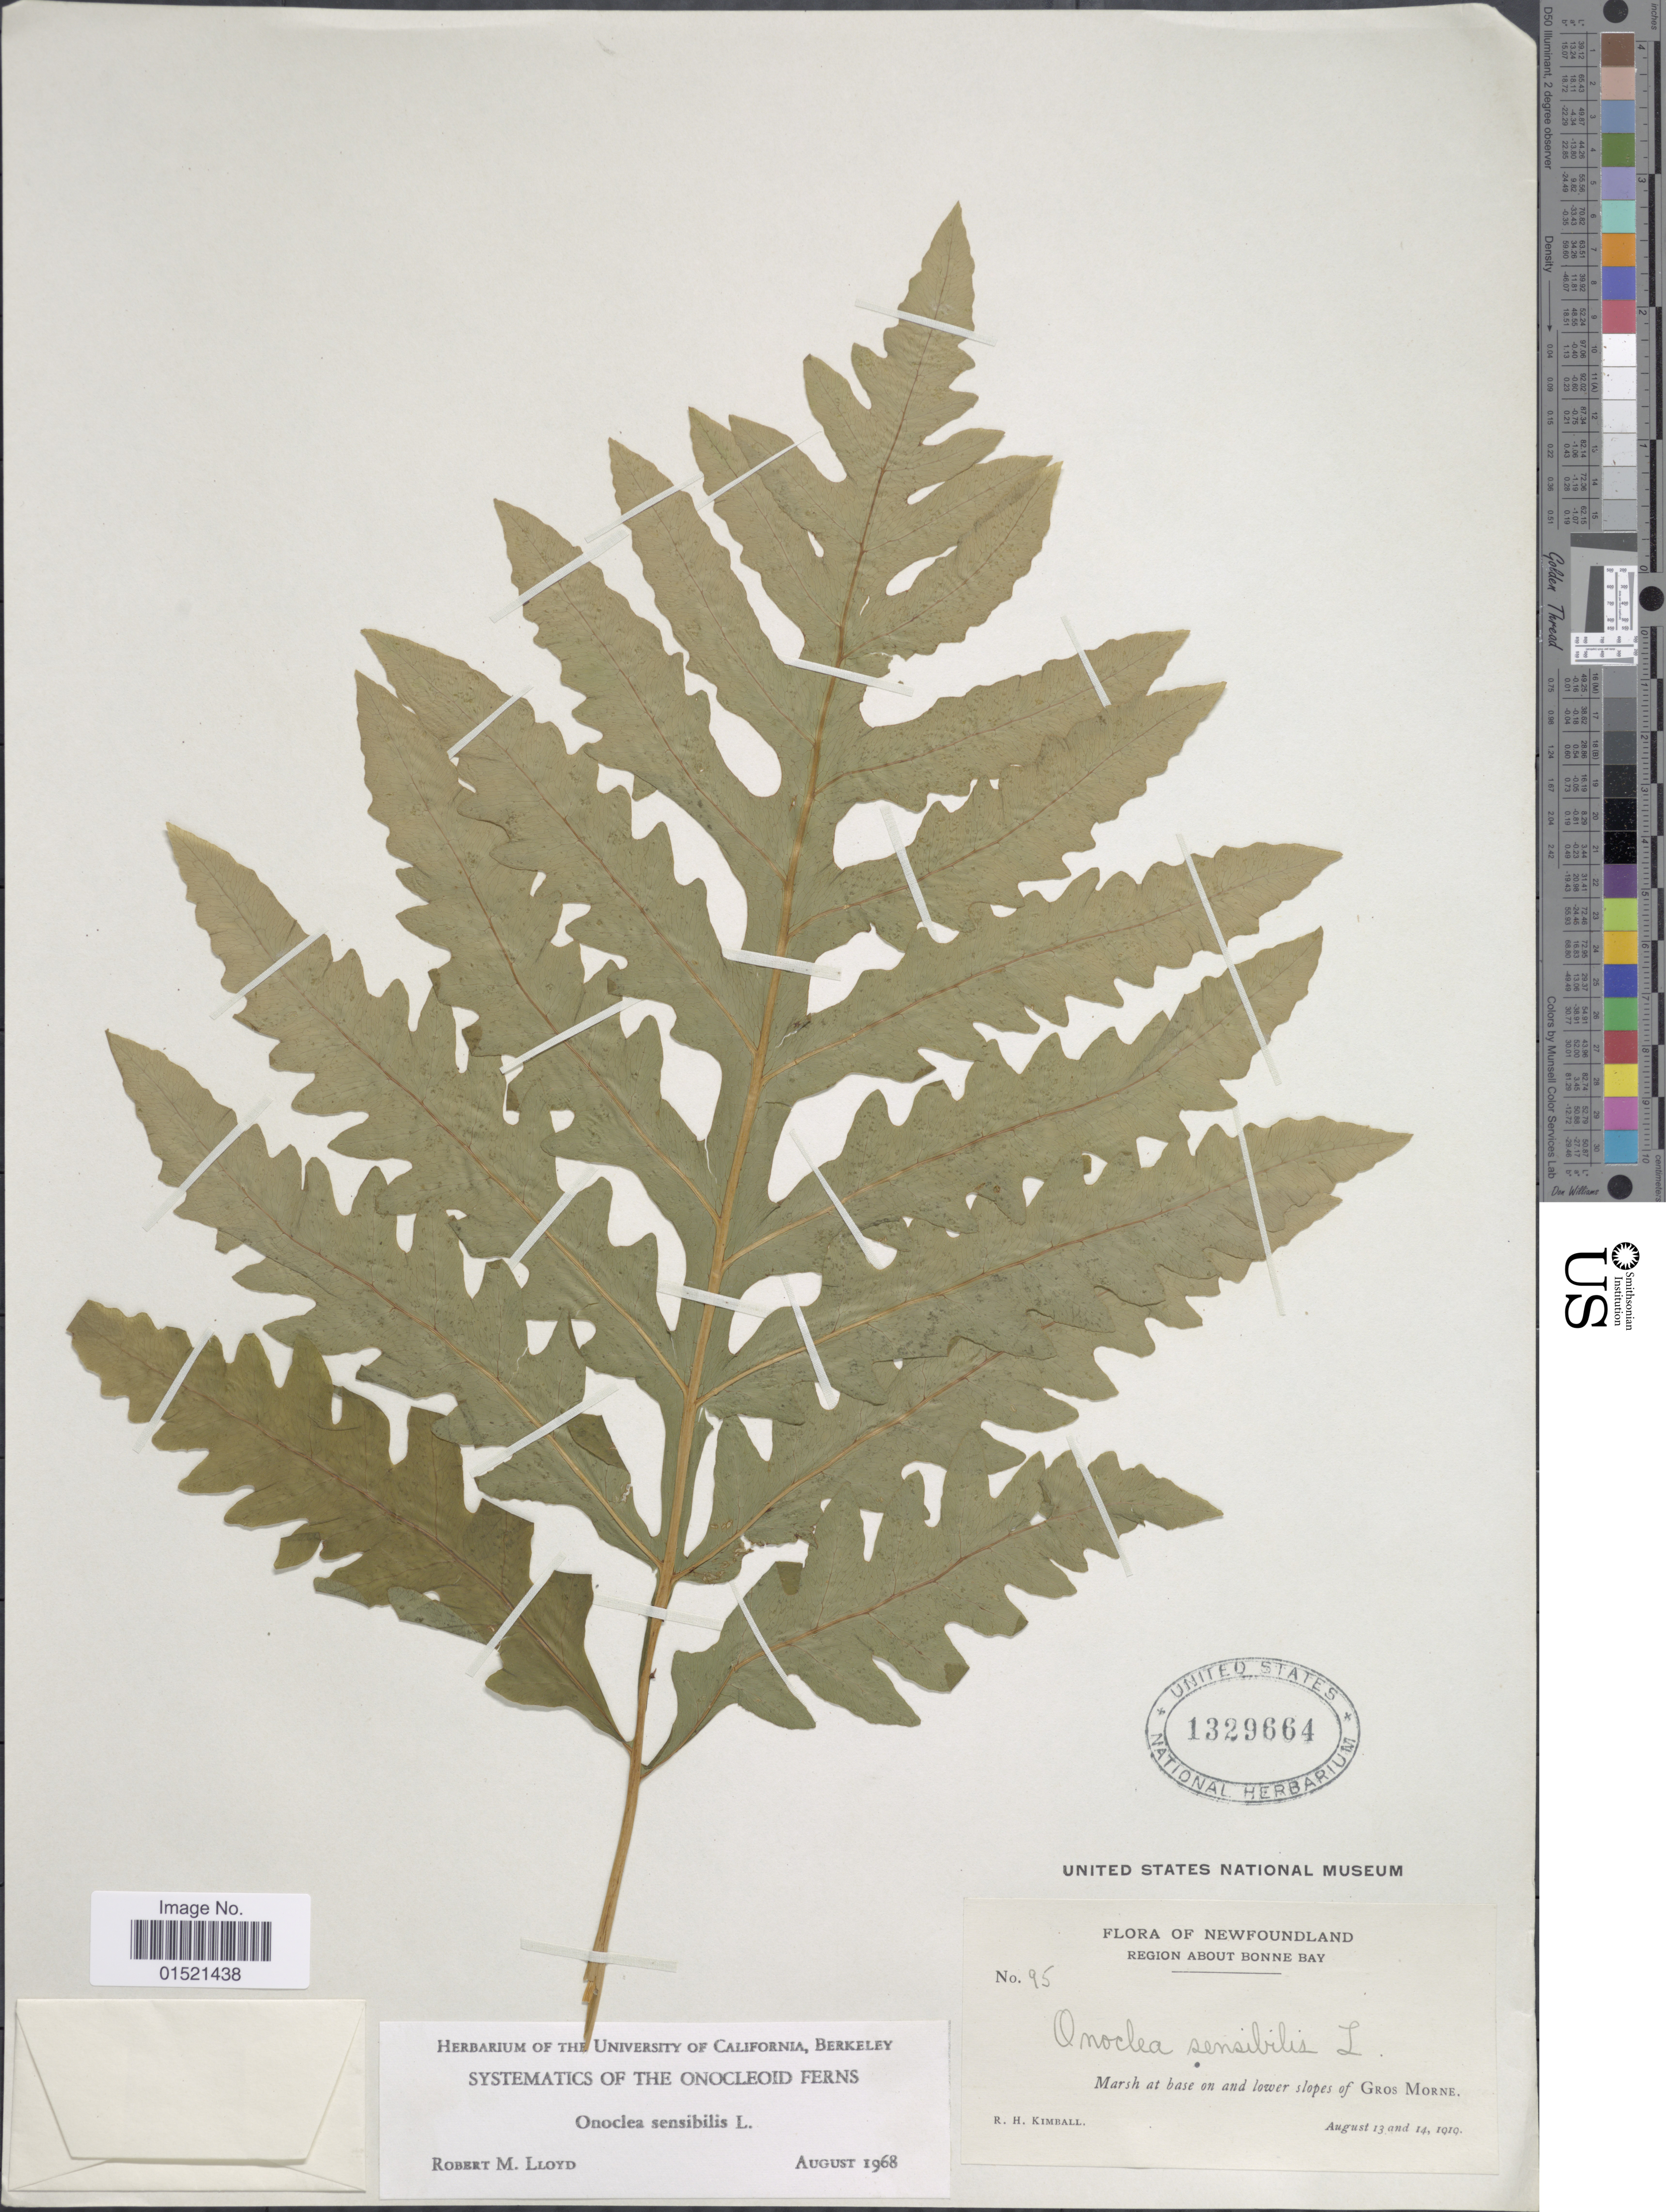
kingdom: Plantae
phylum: Tracheophyta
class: Polypodiopsida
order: Polypodiales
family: Onocleaceae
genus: Onoclea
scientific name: Onoclea sensibilis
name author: L.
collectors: R. Kimball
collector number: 95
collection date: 1919-08-13/1919-08-14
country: Canada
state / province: Newfoundland and Labrador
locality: Region about Bonne Bay, marsh at base on and lower slope of Gros Morne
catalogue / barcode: US 1329664